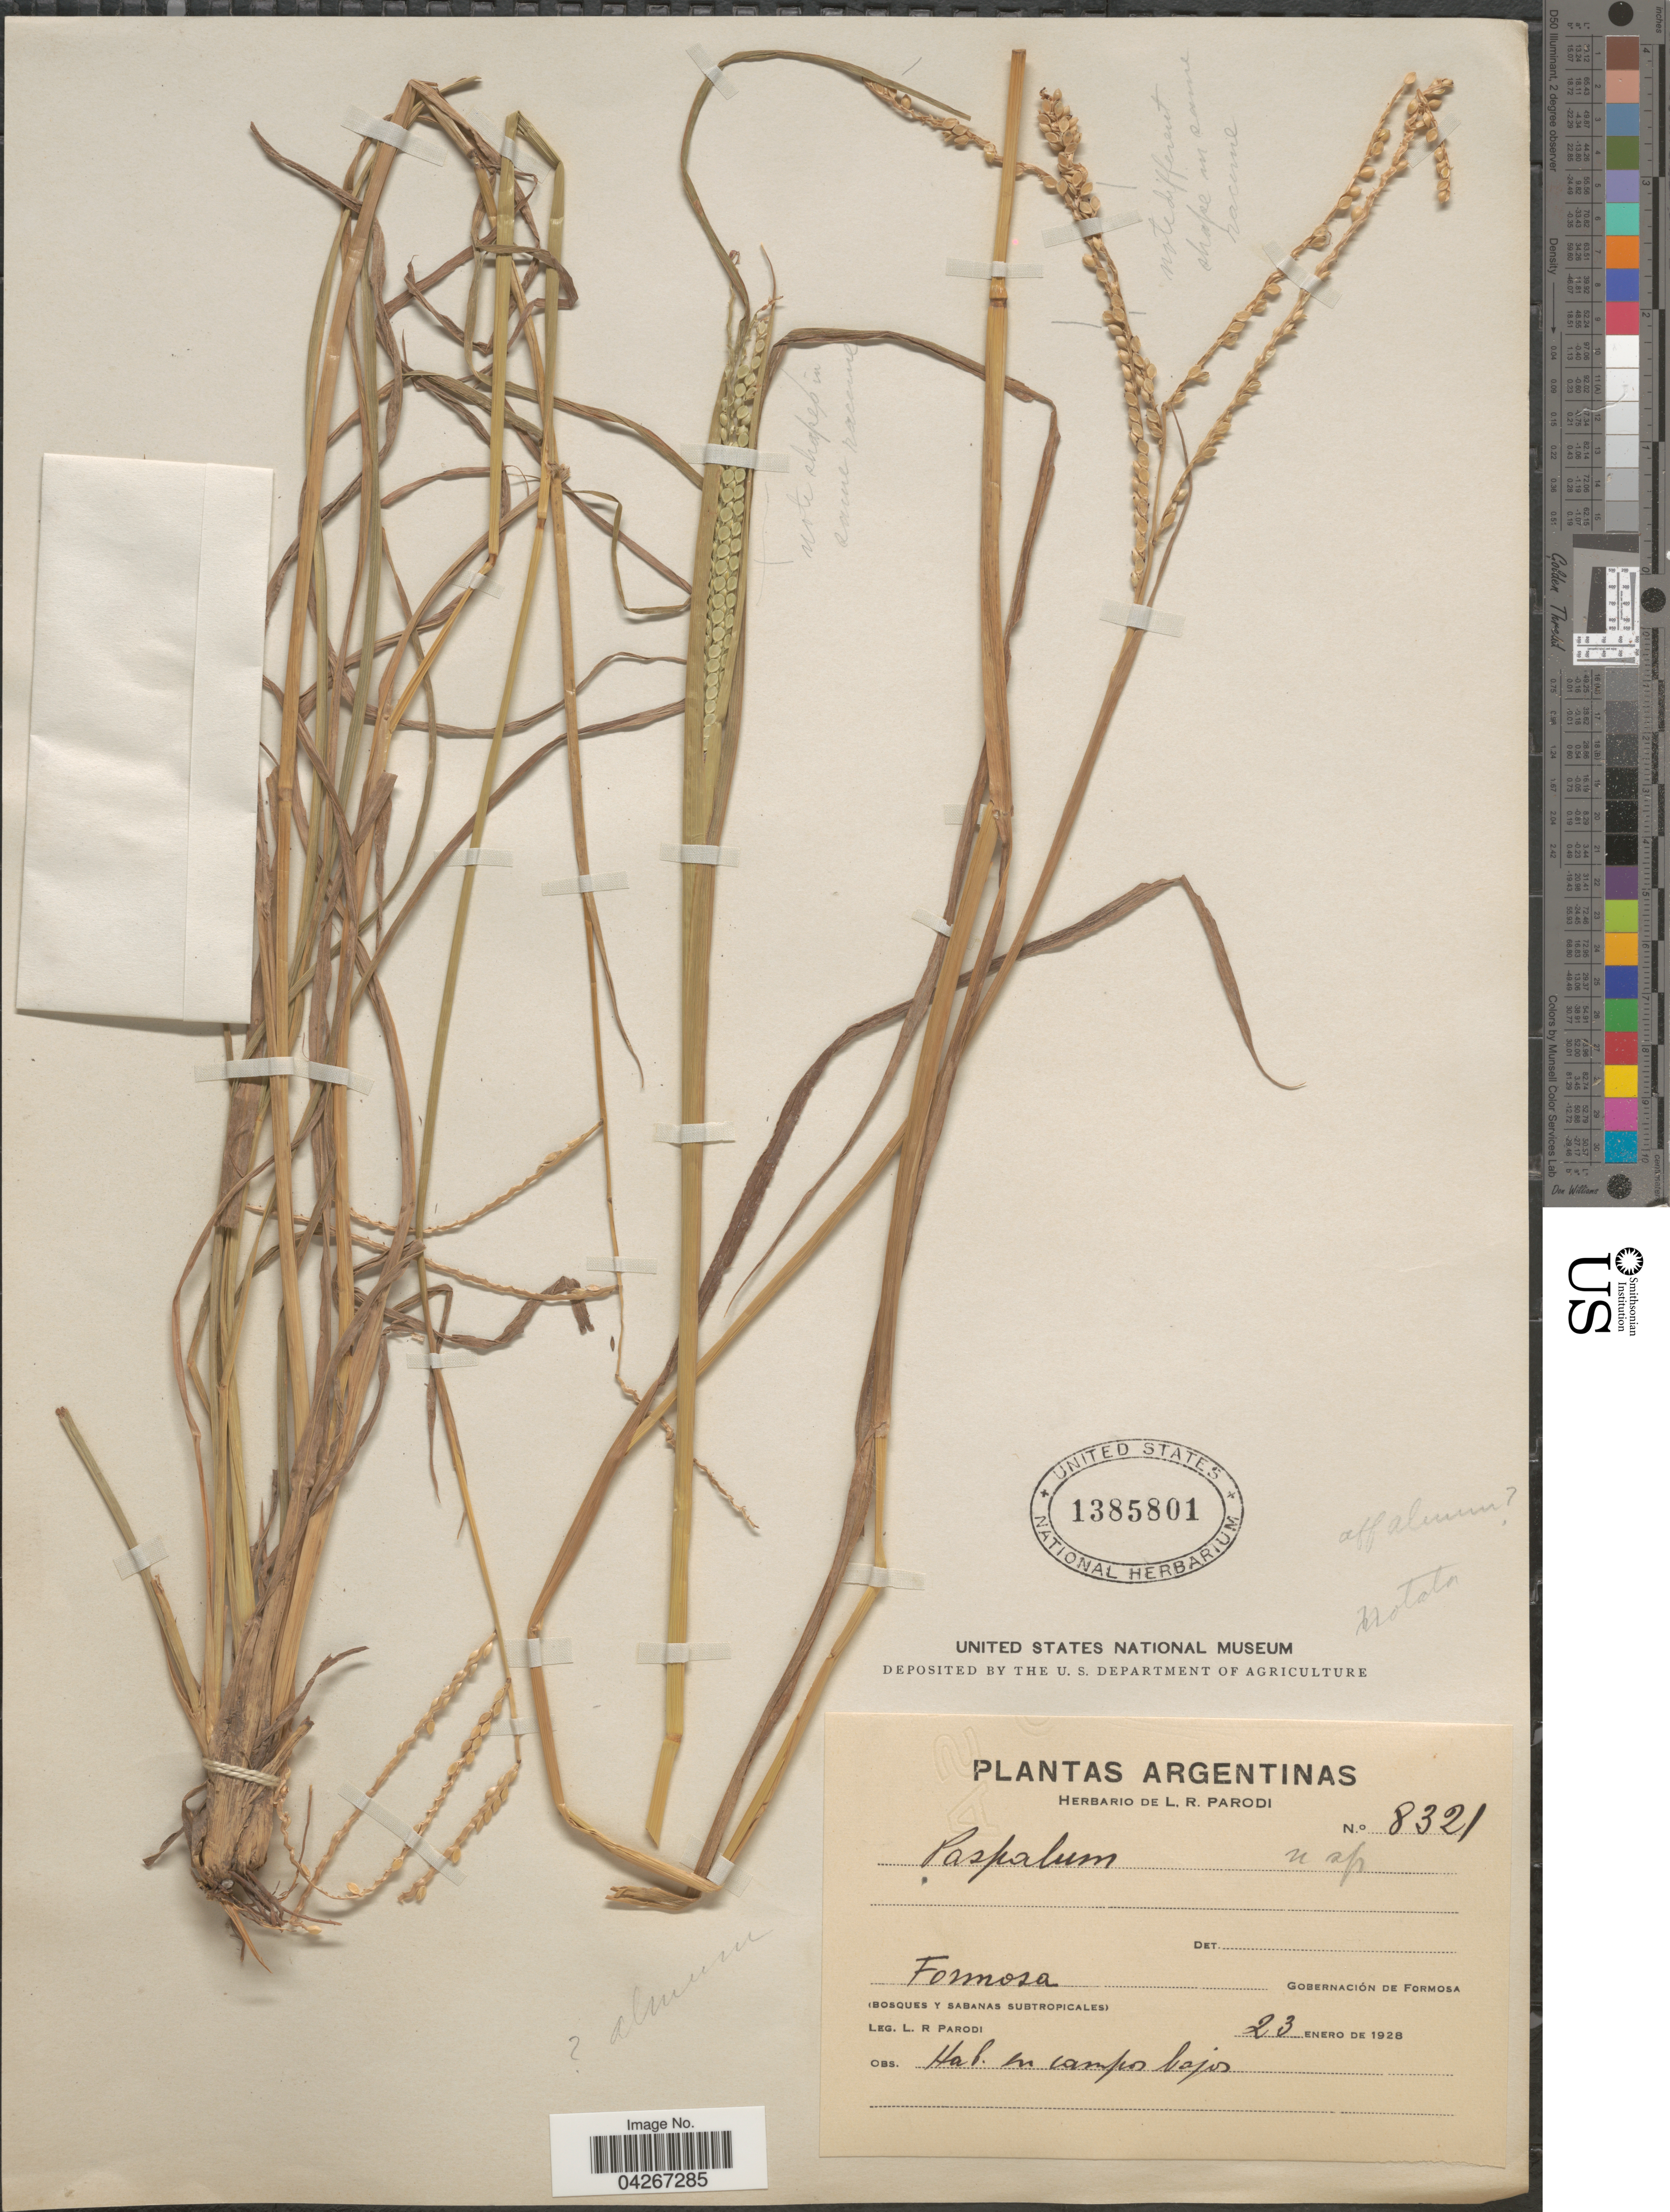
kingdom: Plantae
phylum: Tracheophyta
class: Liliopsida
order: Poales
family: Poaceae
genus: Paspalum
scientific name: Paspalum almum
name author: Chase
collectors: L. R. Parodi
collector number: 8321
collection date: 1928-01-23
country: Argentina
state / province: Formosa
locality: Gobernación de Formosa.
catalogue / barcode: US 1385801